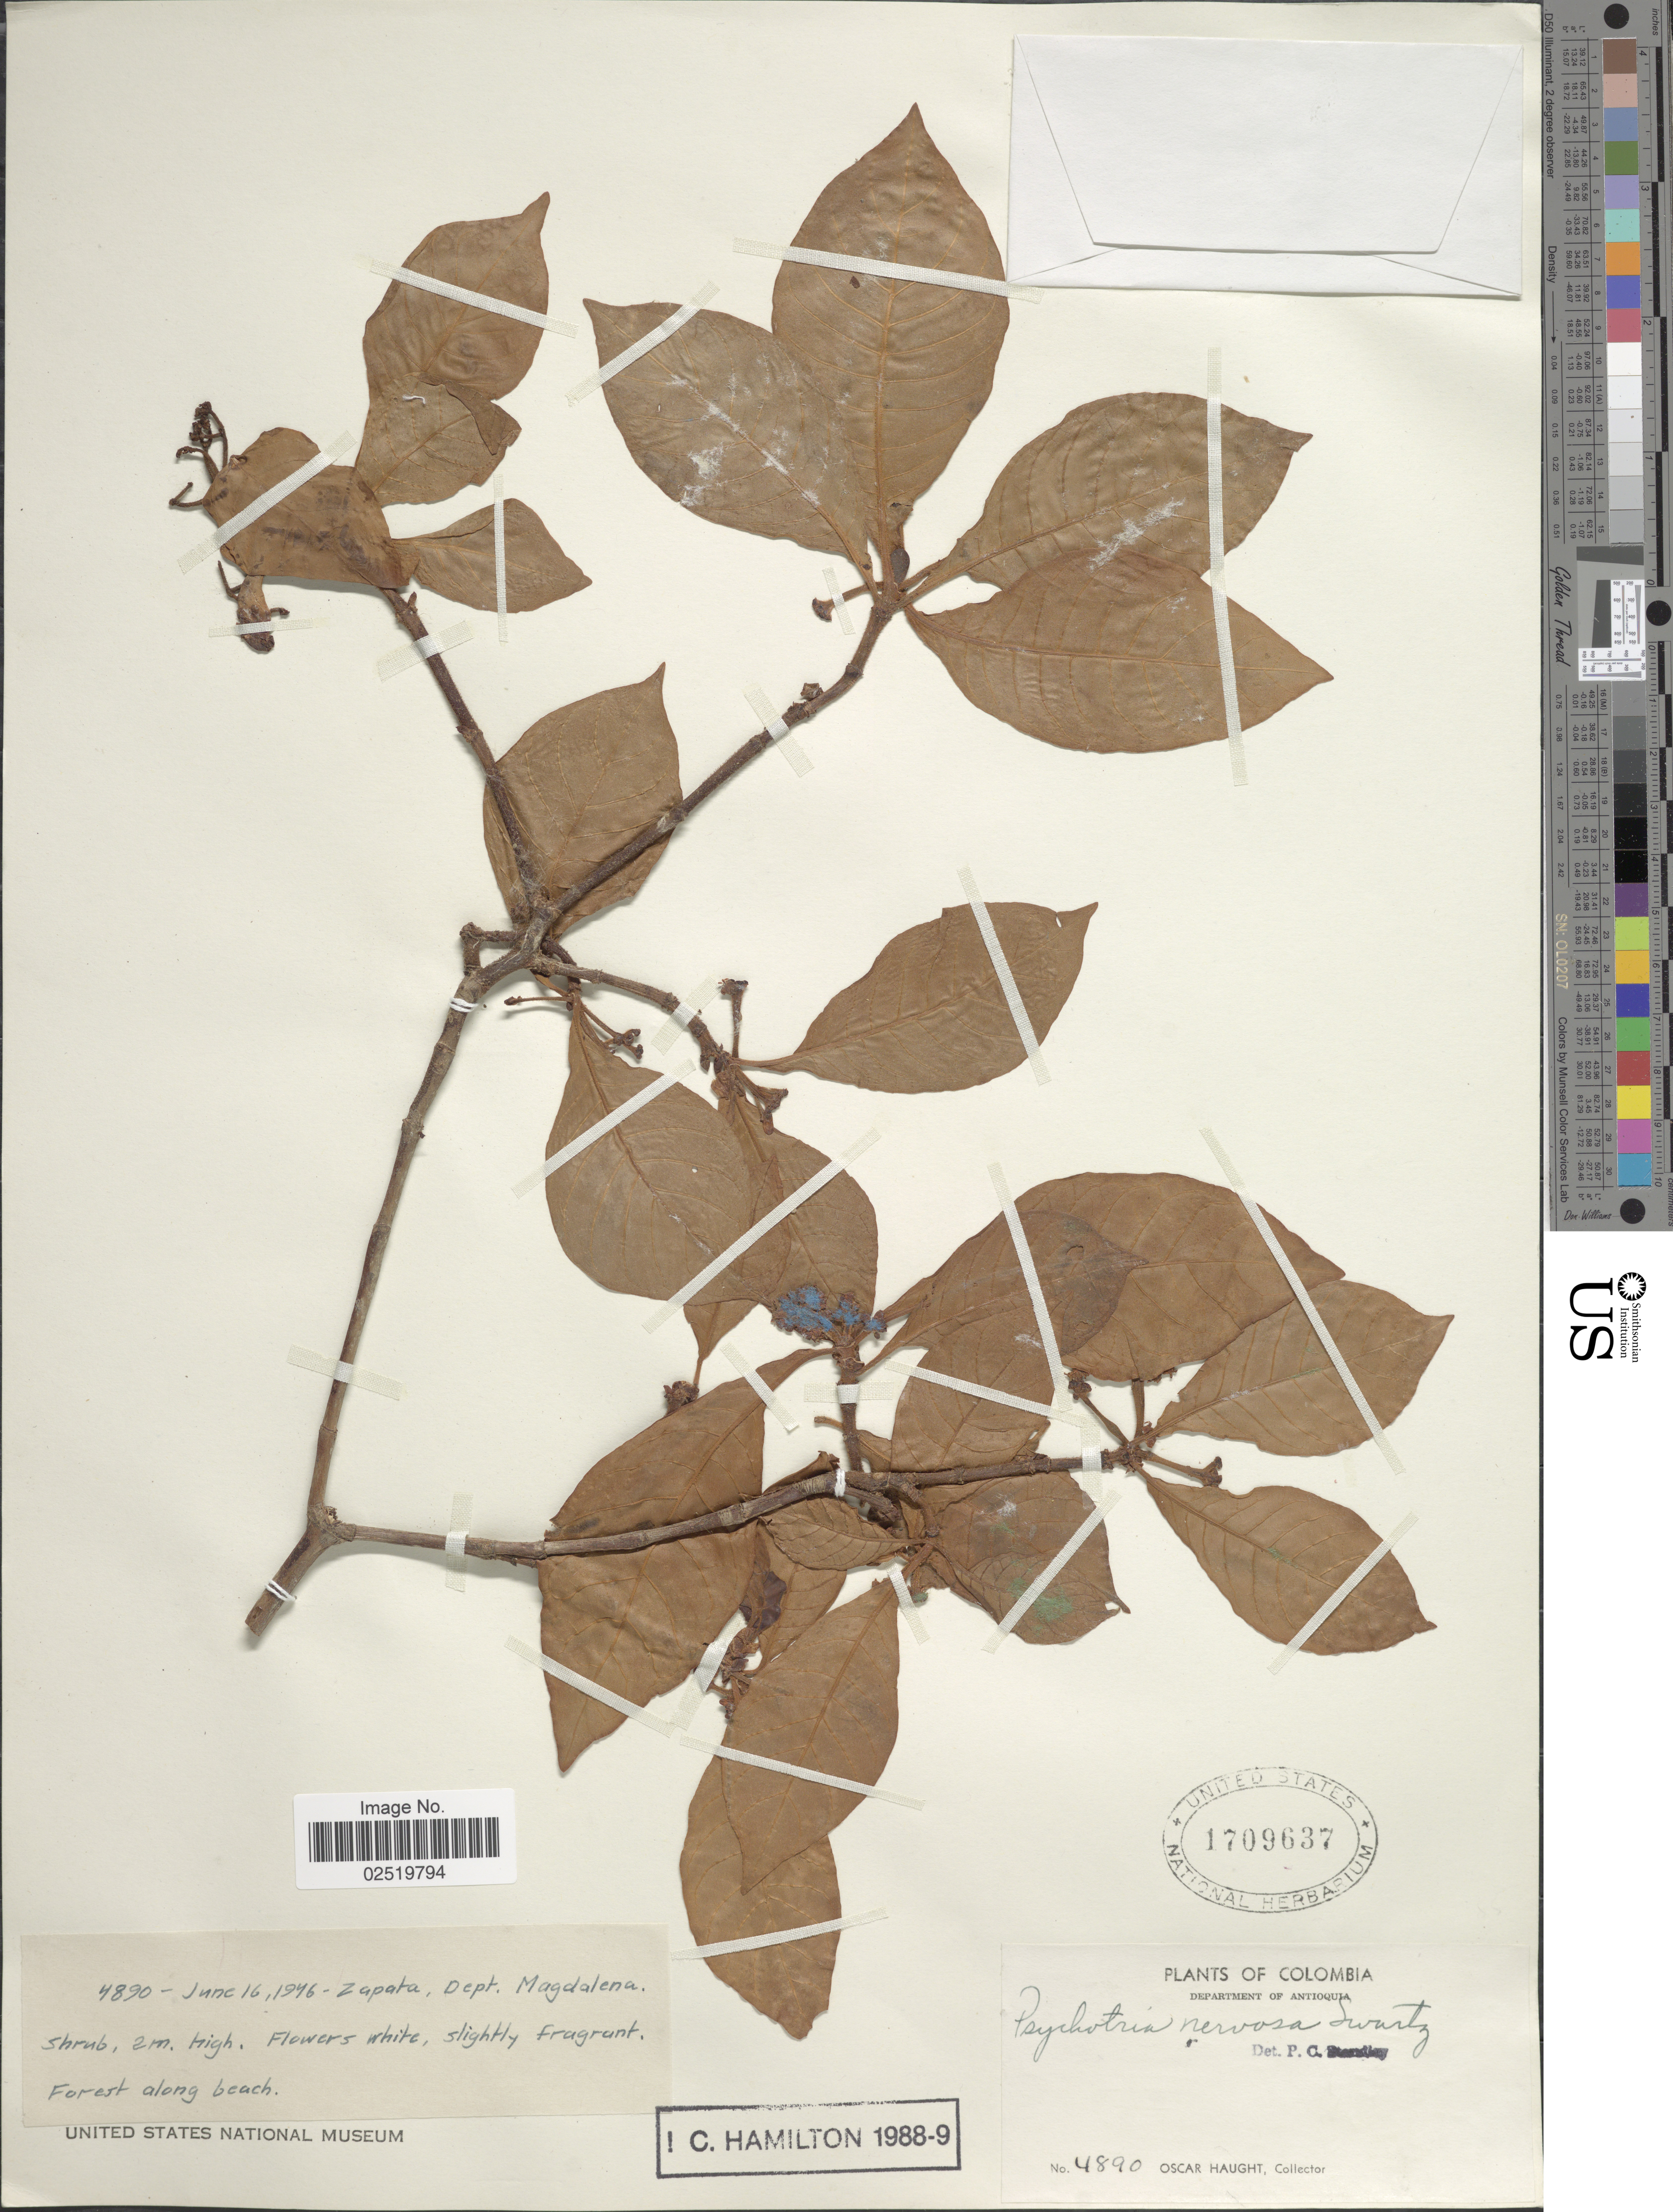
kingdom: Plantae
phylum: Tracheophyta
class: Magnoliopsida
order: Gentianales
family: Rubiaceae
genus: Psychotria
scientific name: Psychotria nervosa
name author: Sw.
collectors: O. L. Haught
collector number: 4890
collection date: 1946-06-16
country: Colombia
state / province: Magdalena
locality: Zapata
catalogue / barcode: US 1709637